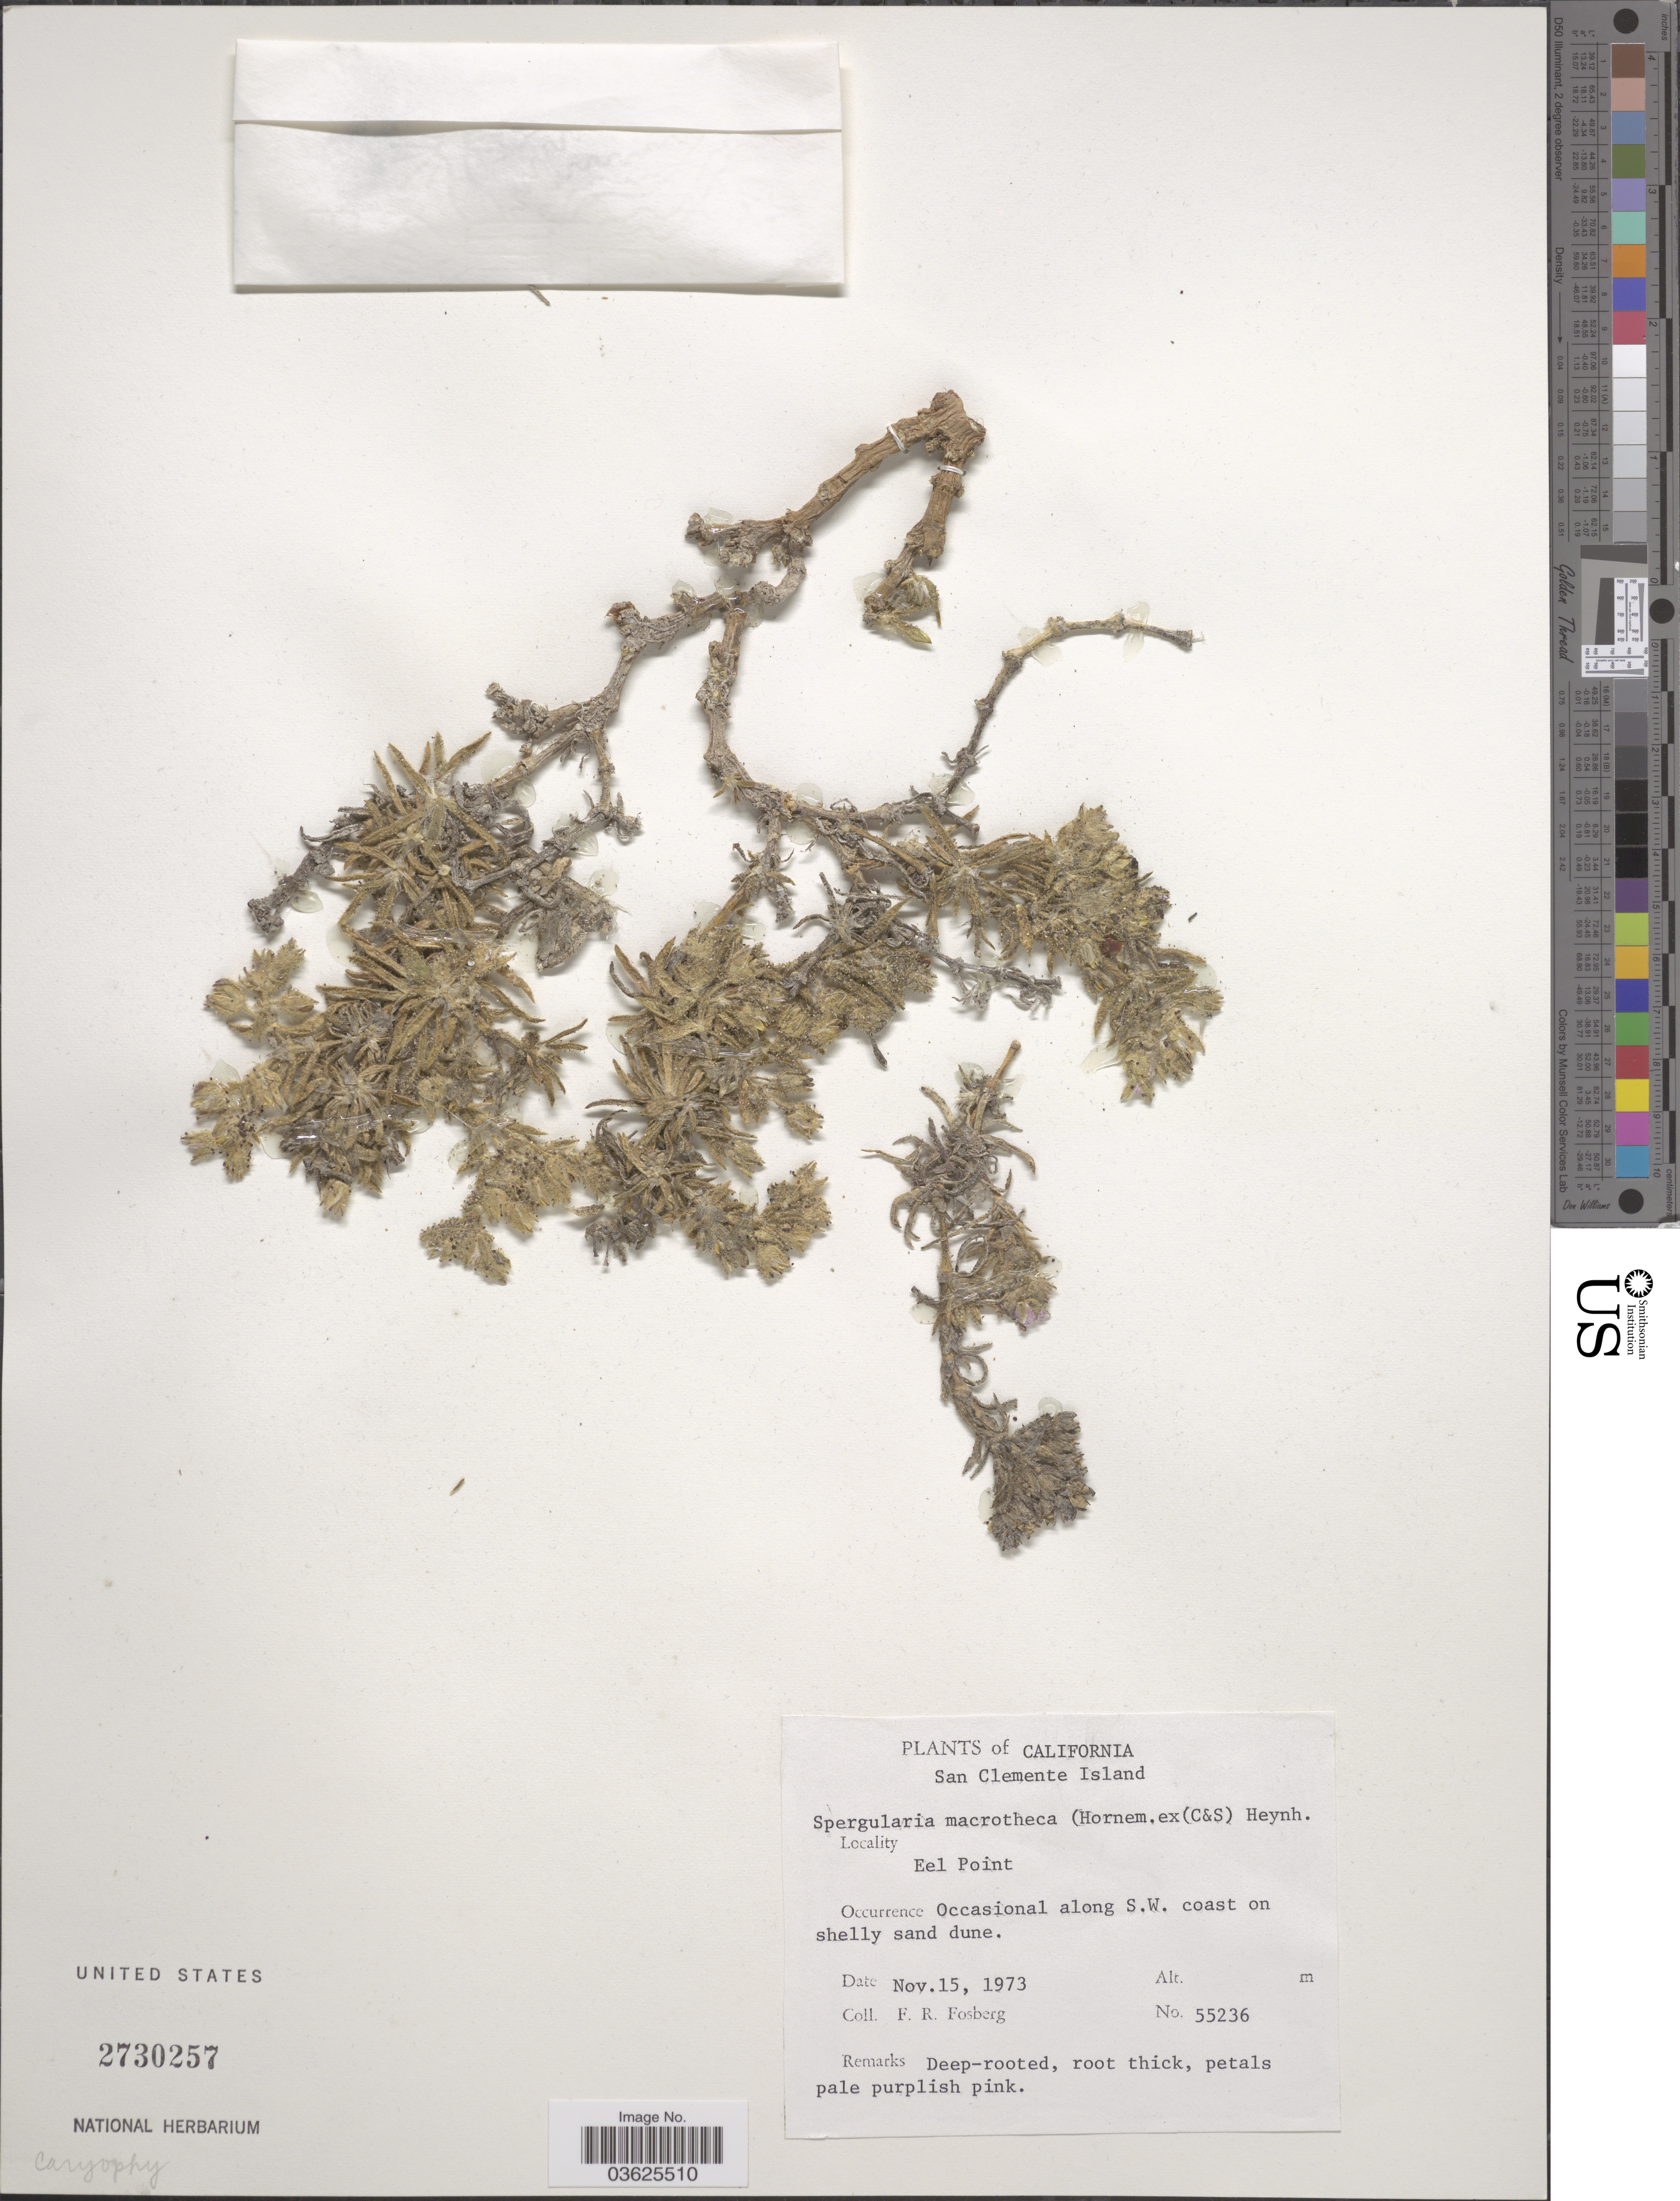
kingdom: Plantae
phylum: Tracheophyta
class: Magnoliopsida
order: Caryophyllales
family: Caryophyllaceae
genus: Spergularia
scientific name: Spergularia macrotheca var. leucantha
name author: (Greene) B.L. Rob.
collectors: F. R. Fosberg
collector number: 55236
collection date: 1973-11-15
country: United States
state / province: California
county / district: Los Angeles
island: San Clemente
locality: San Clemente Island. Eel Point. Occasional along S.W. coast on shelly sand dune.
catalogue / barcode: US 2730257